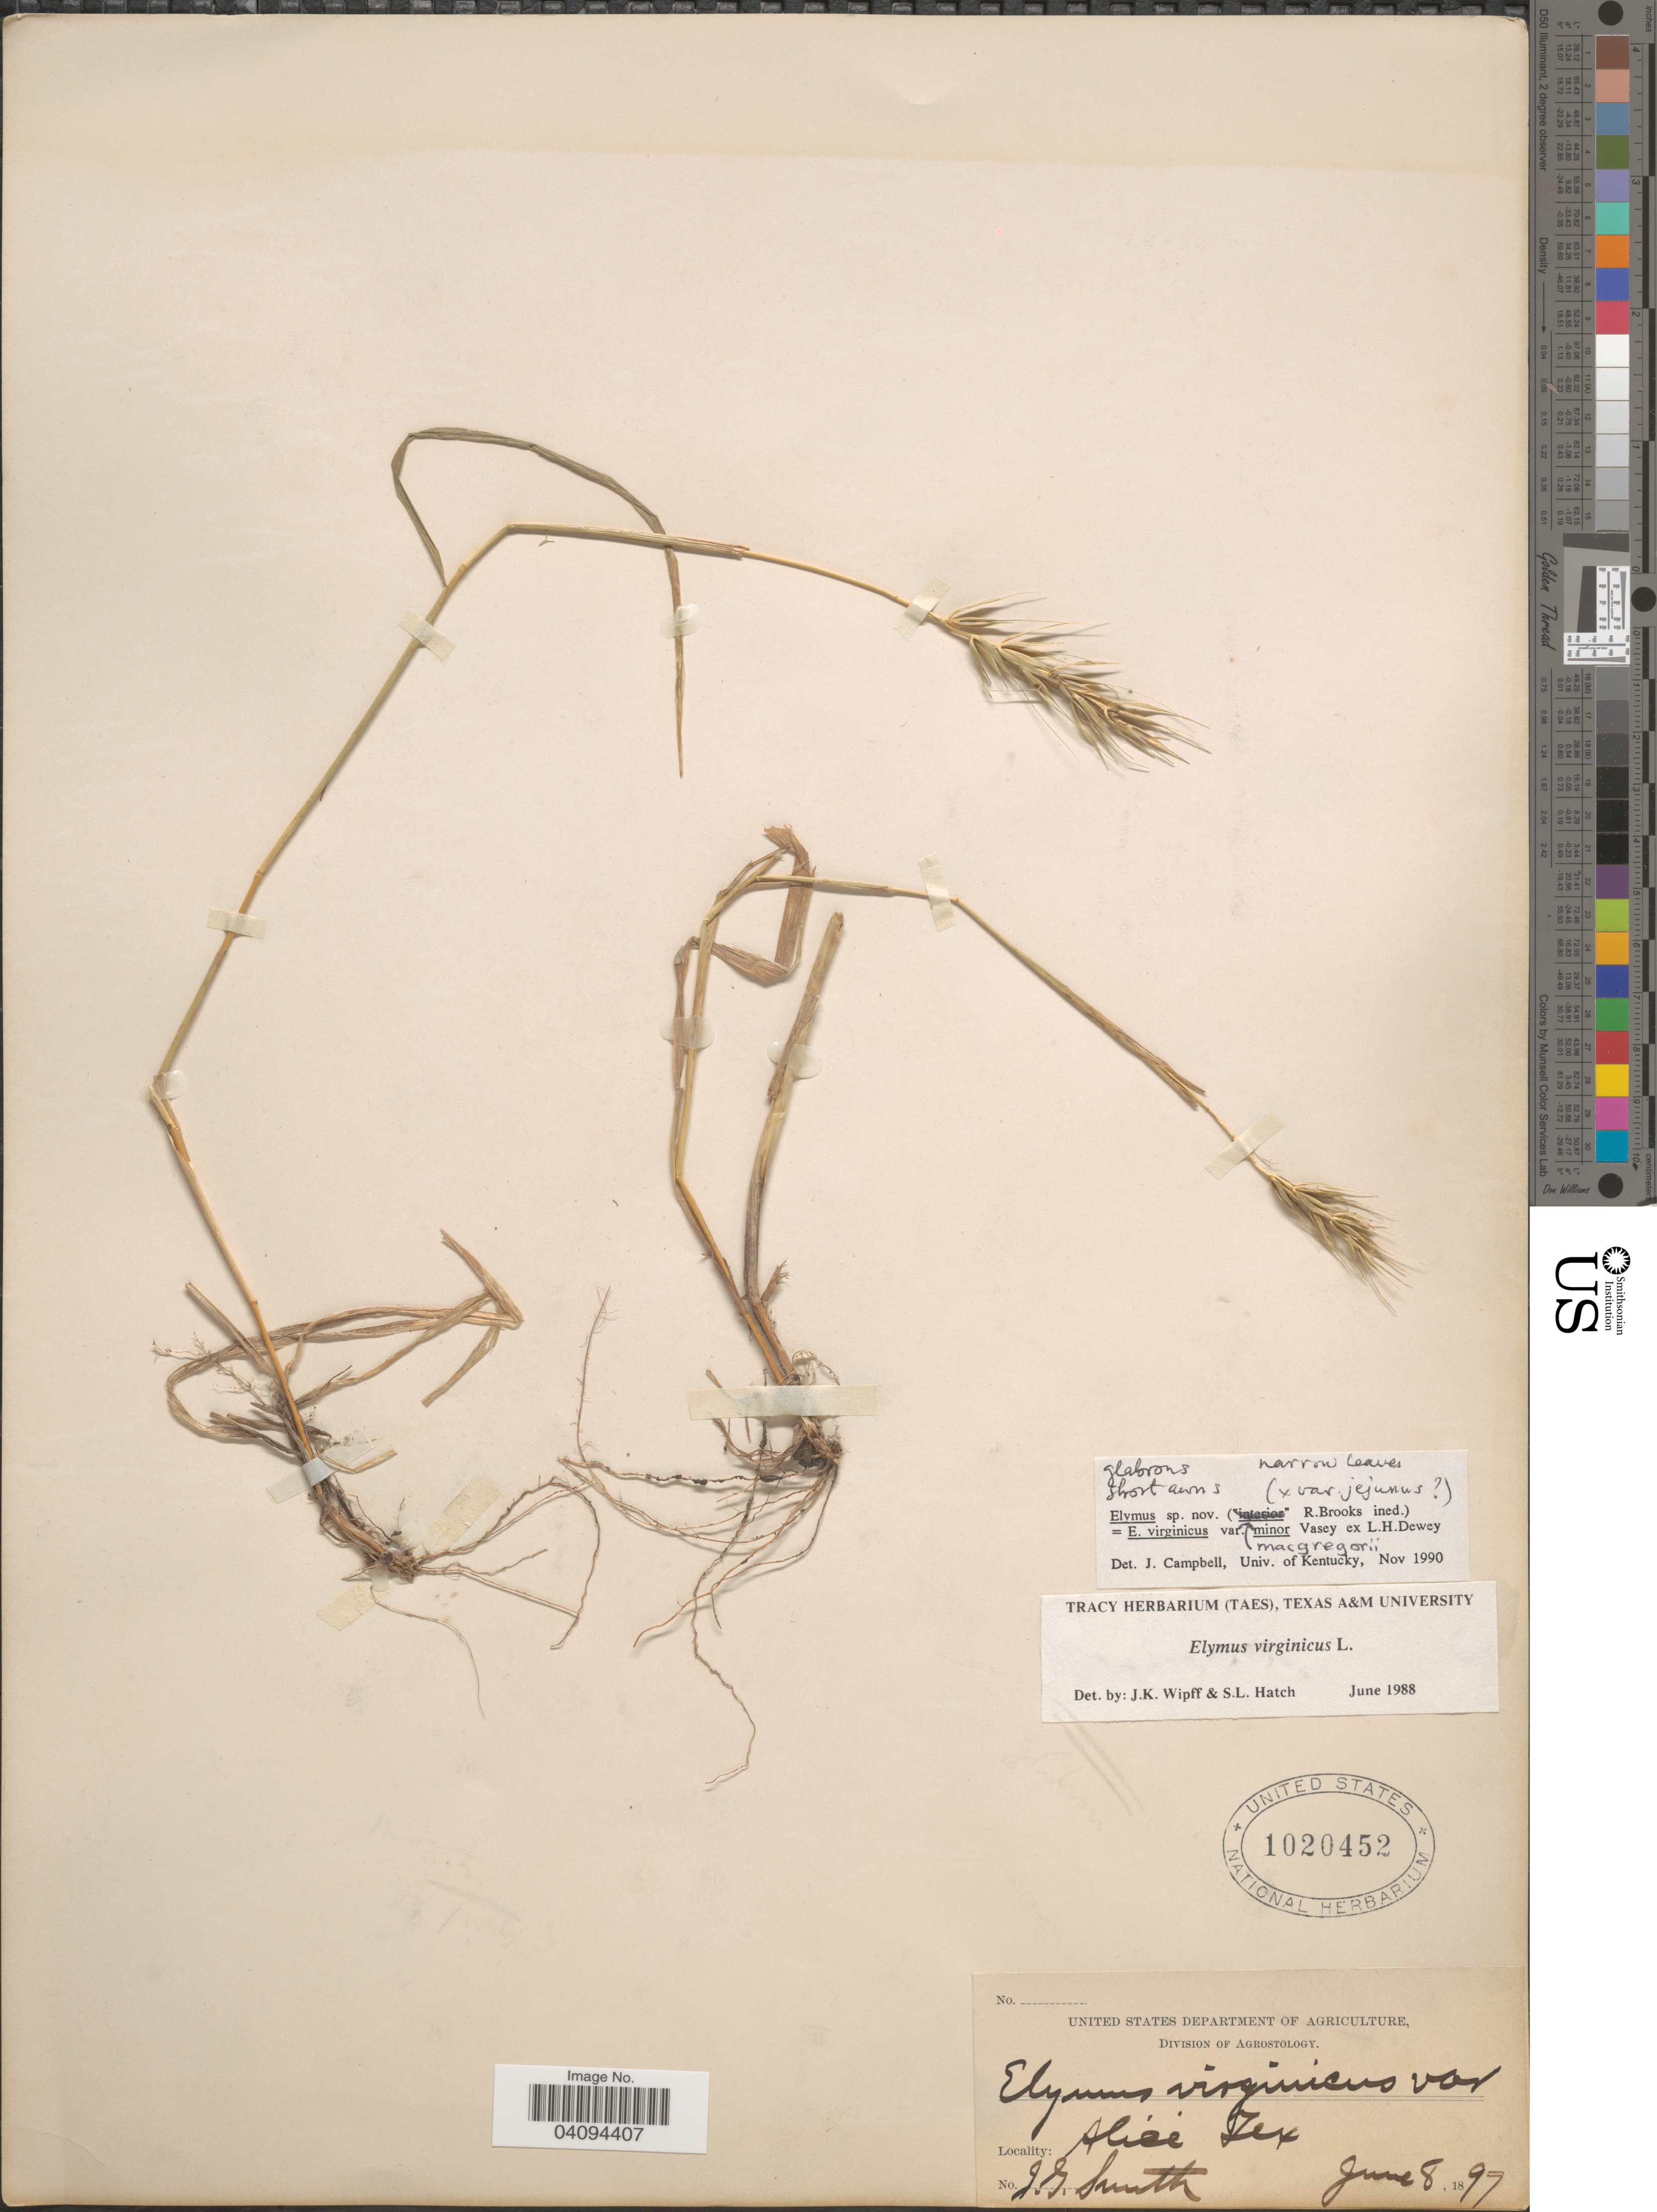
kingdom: Plantae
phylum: Tracheophyta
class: Liliopsida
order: Poales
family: Poaceae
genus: Elymus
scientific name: Elymus macgregorii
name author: R.E. Brooks & J.J.N. Campb.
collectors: J. G. Smith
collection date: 1897-06-08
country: United States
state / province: Texas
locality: Alice.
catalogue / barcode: US 1020452